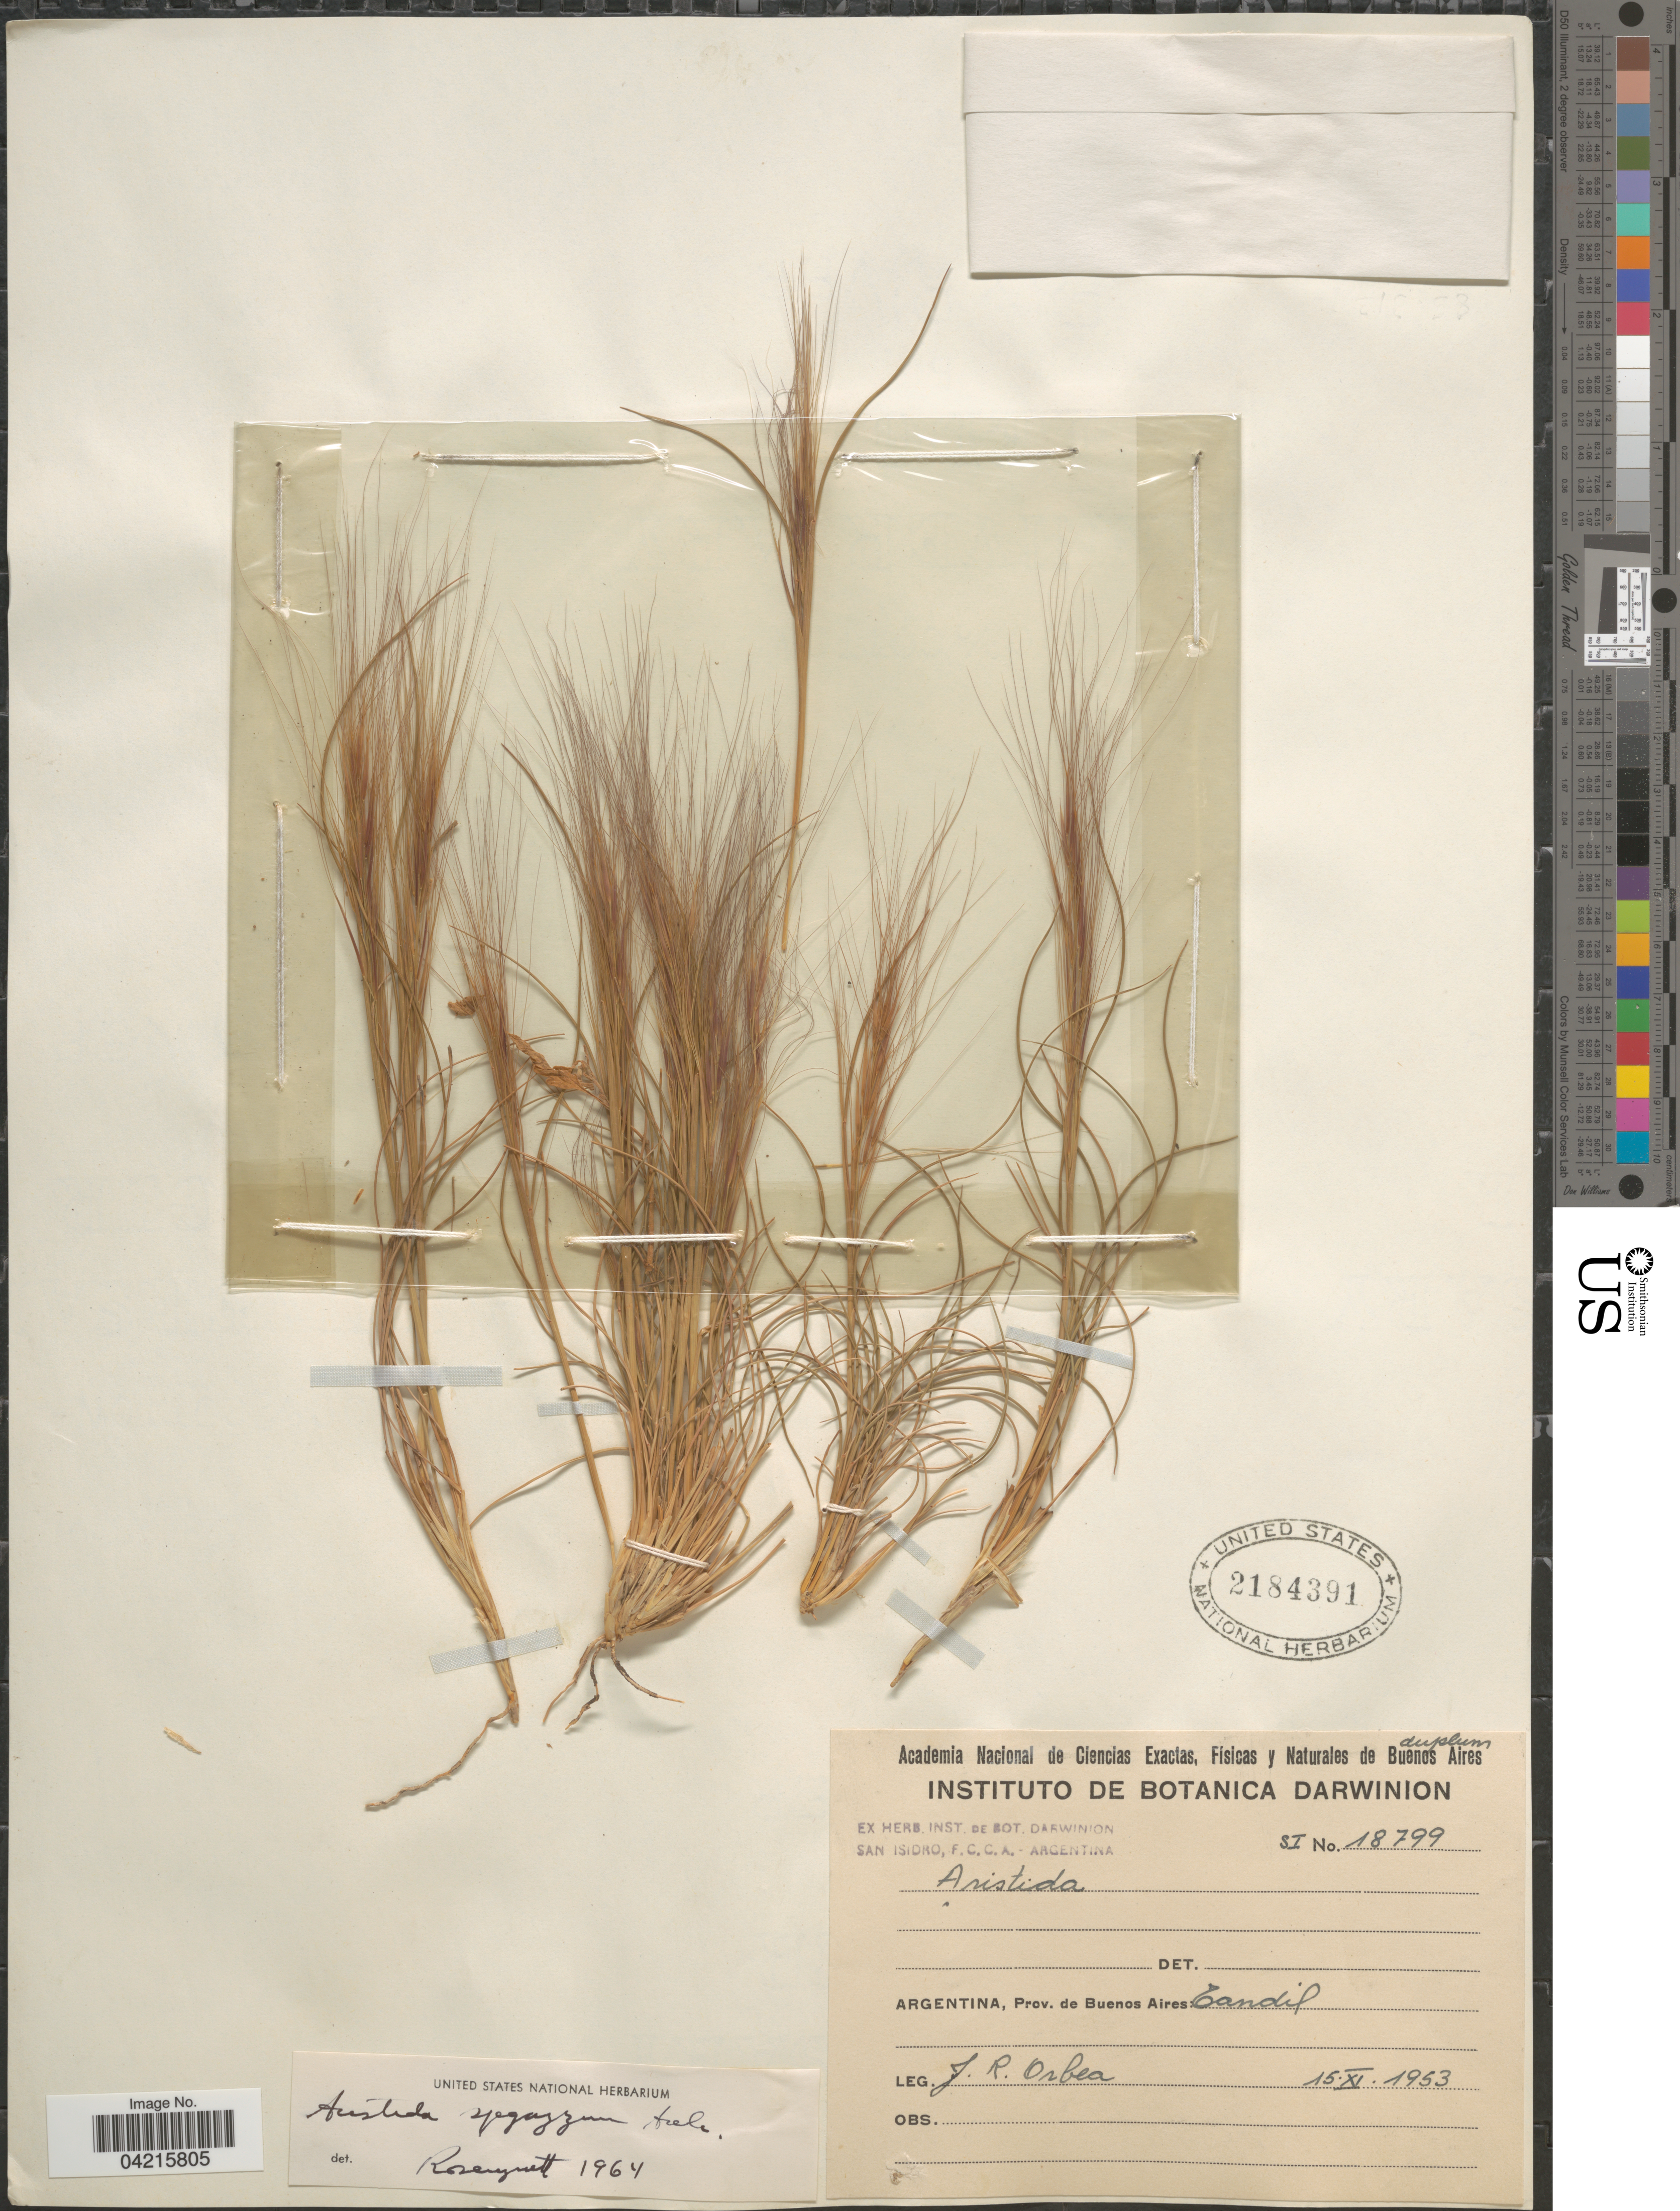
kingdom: Plantae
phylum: Tracheophyta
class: Liliopsida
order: Poales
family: Poaceae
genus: Aristida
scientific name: Aristida spegazzinii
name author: Arechav.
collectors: J. Orbea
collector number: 18799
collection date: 1953-11-15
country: Argentina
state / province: Buenos Aires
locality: Tandil.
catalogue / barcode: US 2184391